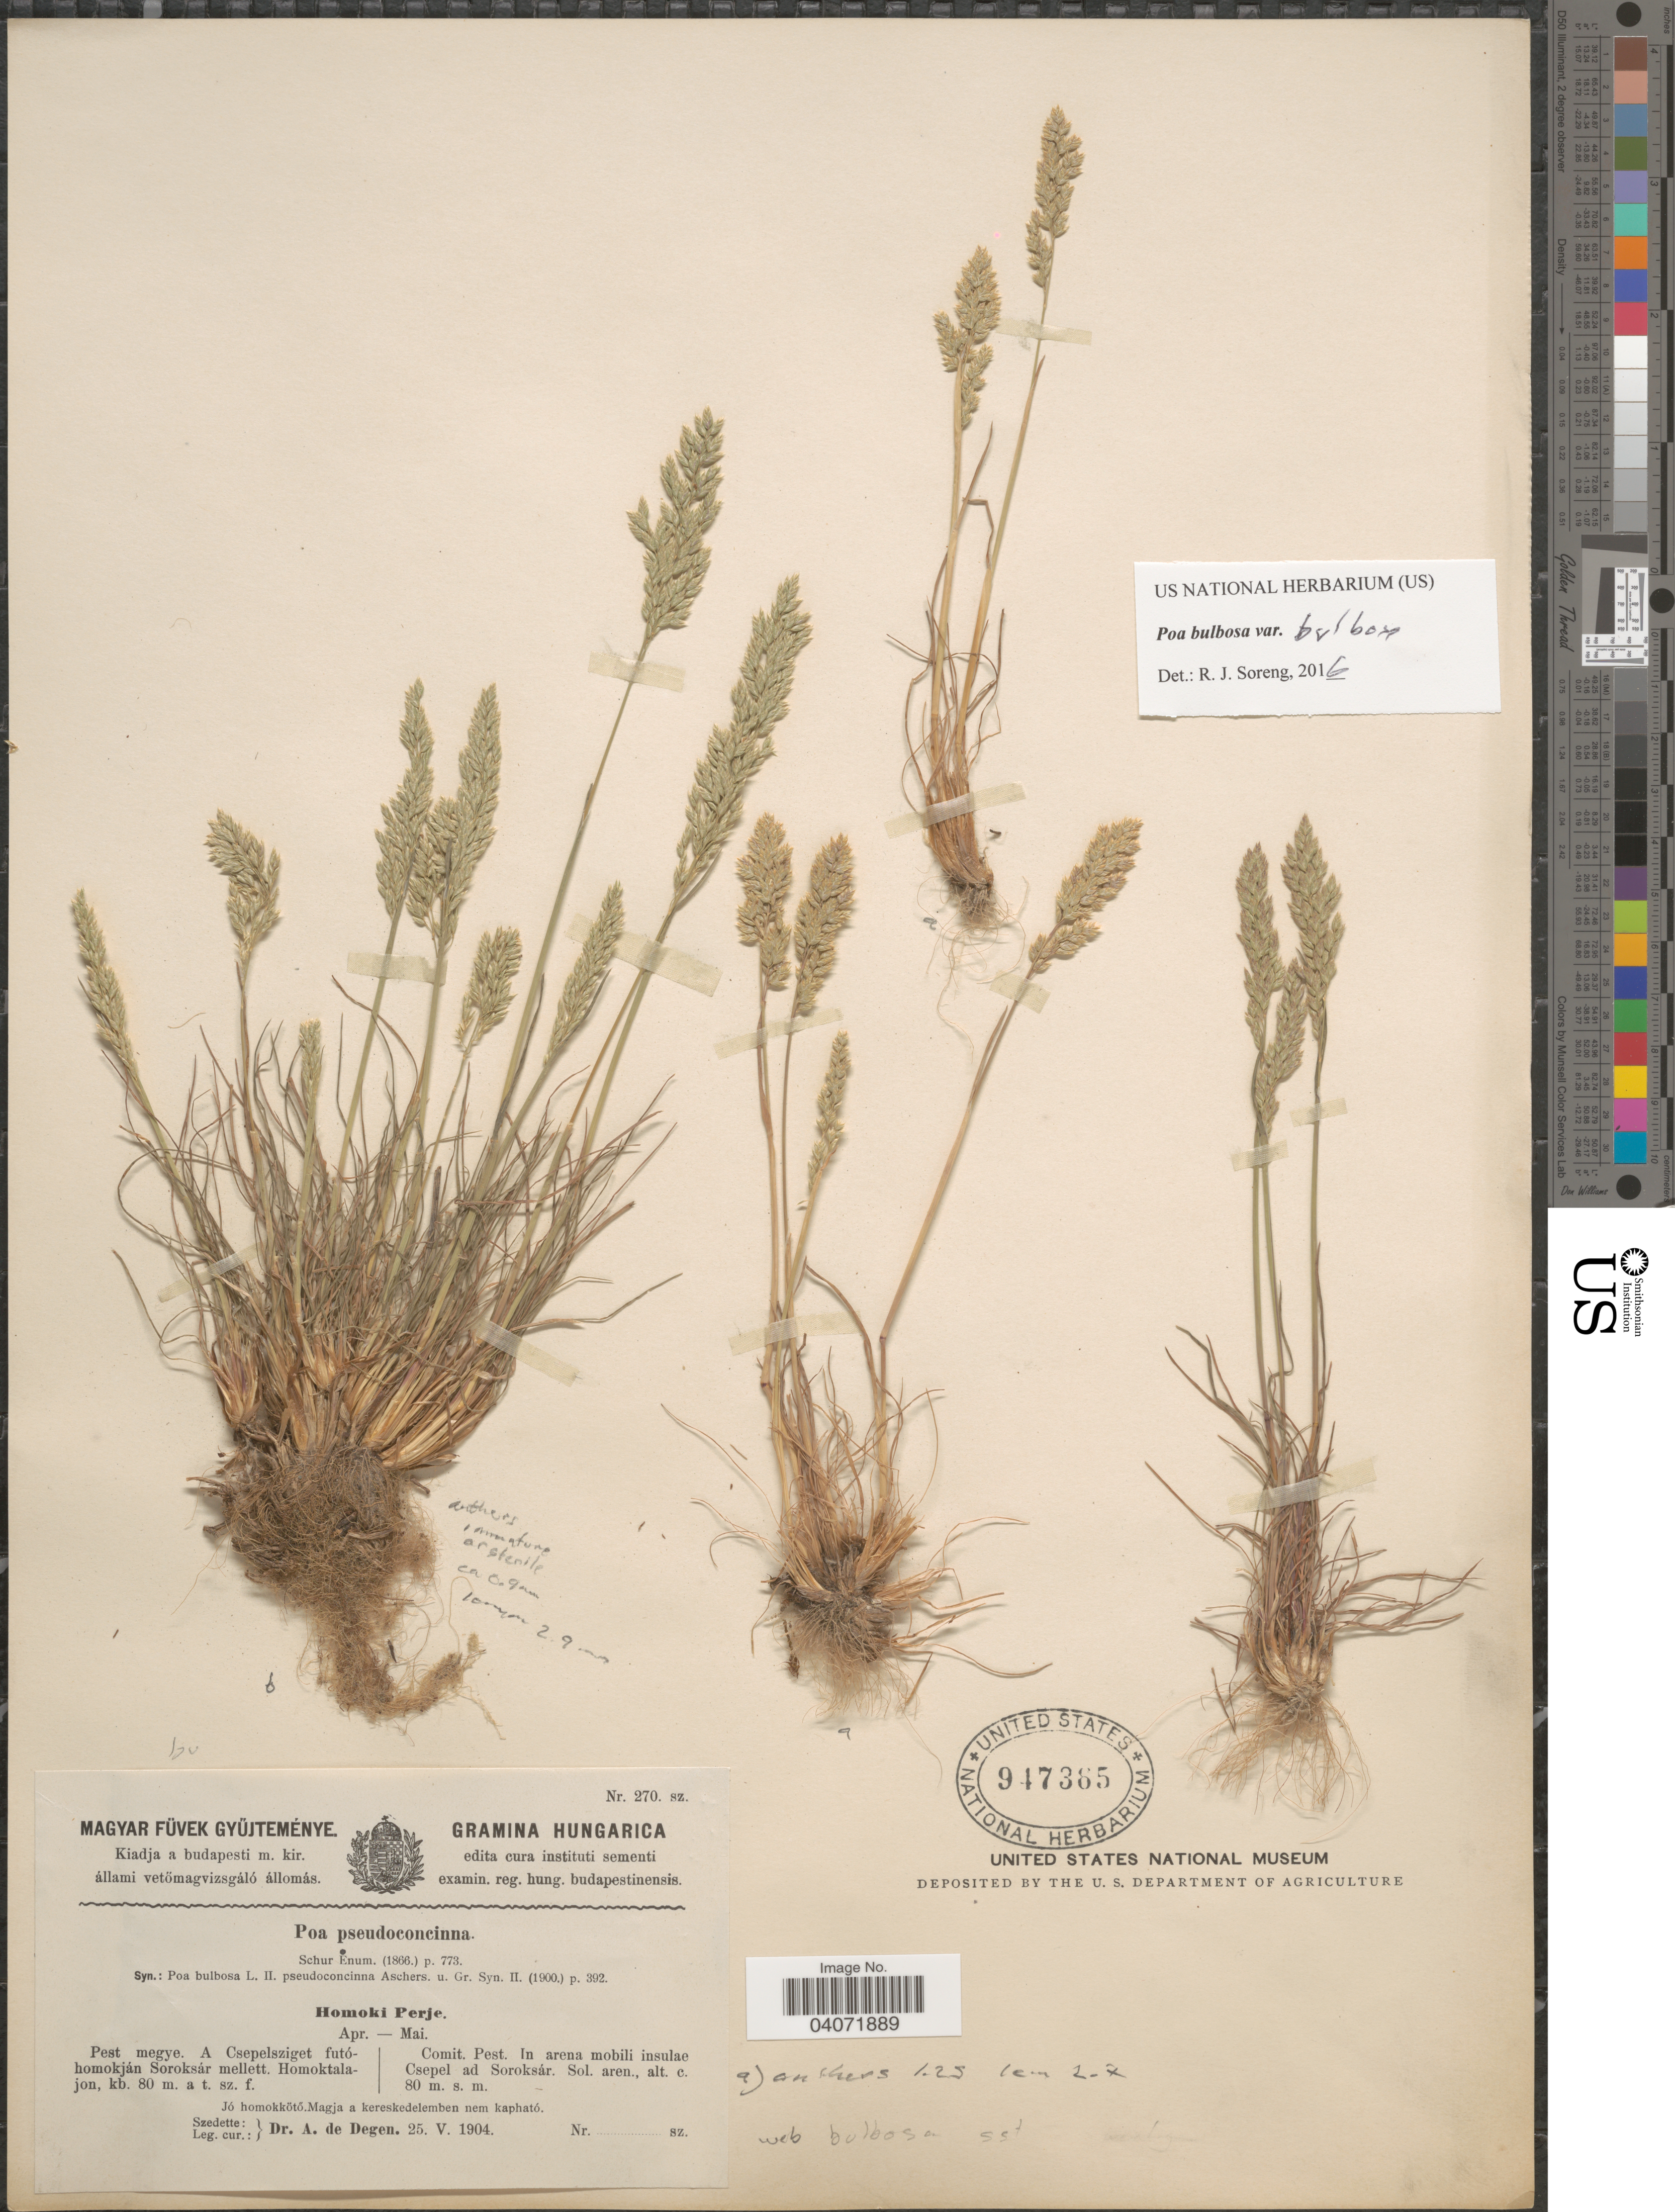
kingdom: Plantae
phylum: Tracheophyta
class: Liliopsida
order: Poales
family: Poaceae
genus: Poa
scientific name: Poa bulbosa subsp. bulbosa var. pseudoconcinna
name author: (Schur) Hegi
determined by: Soreng, Robert J., Research Associate (BOT), Smithsonian Institution - National Museum of Natural History (UNITED STATES)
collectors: A. Degen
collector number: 270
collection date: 1904-05-25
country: Hungary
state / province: Pest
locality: Comit. Pest. In arena mobili insulae Csepel ad Soroksár. Sol. aren.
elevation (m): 80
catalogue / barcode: US 947365